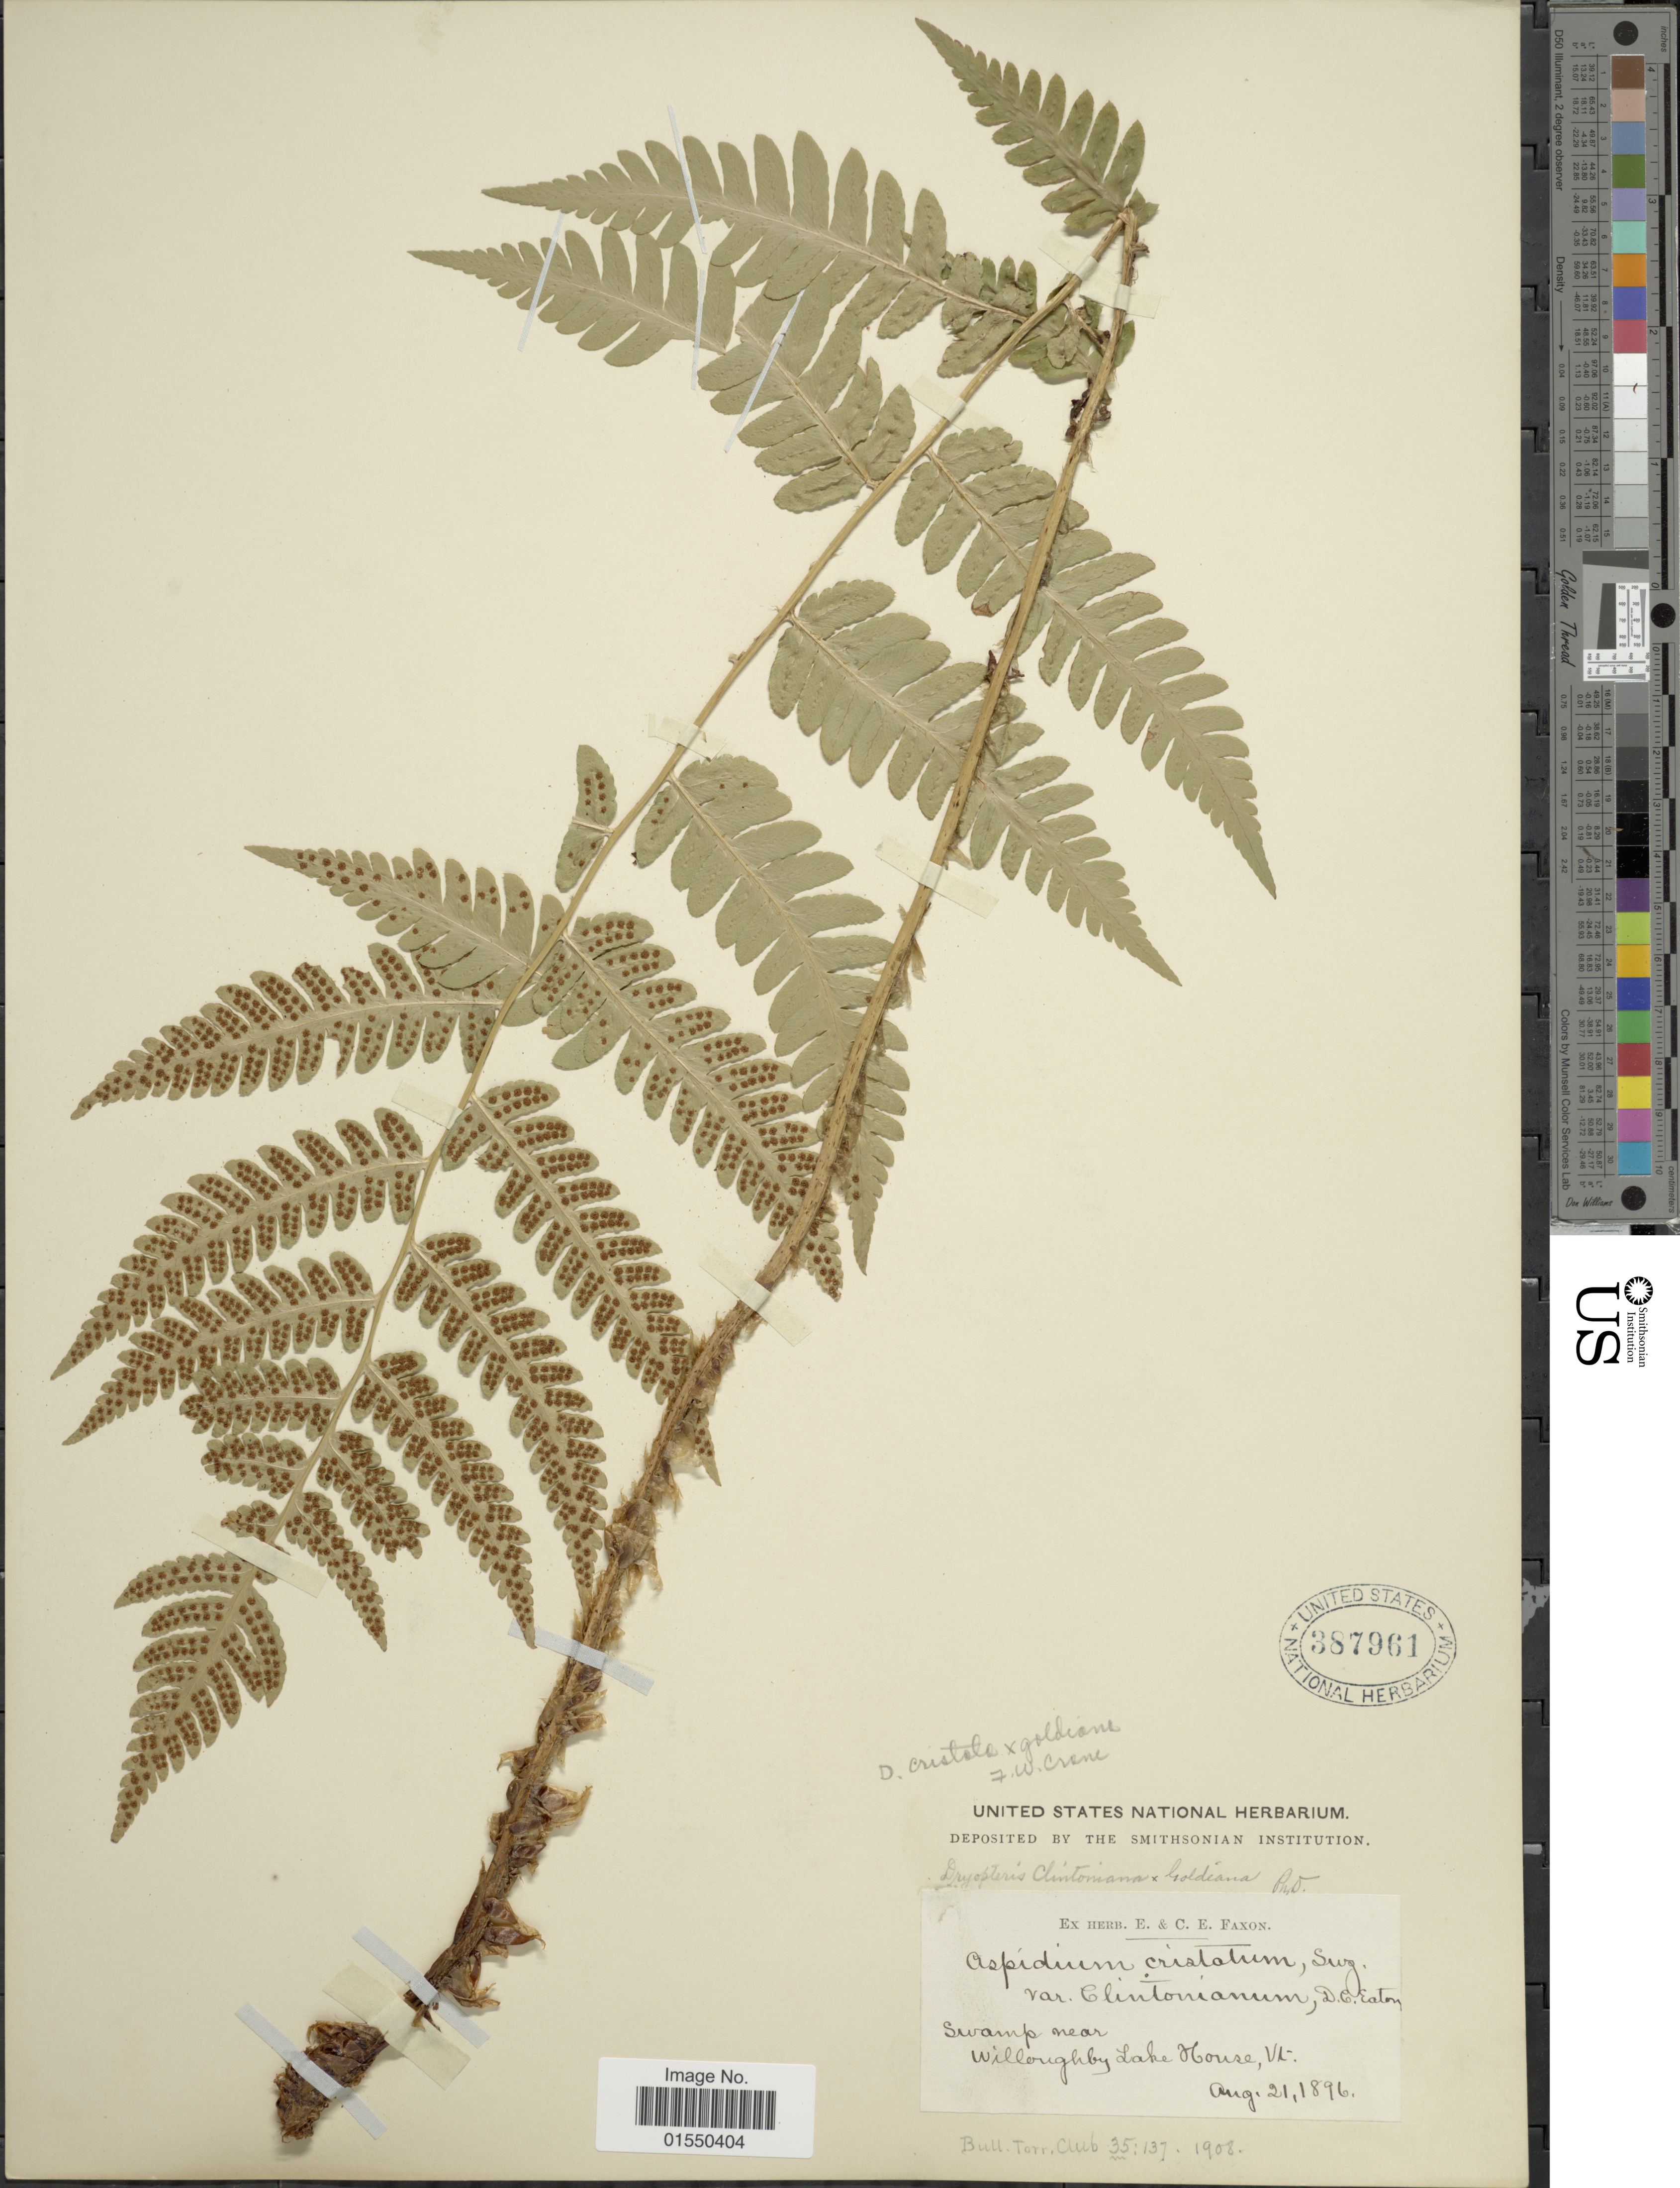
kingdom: Plantae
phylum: Tracheophyta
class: Polypodiopsida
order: Polypodiales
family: Dryopteridaceae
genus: Dryopteris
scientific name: Dryopteris cristata var. spinulosa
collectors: ex herb. E. & C.E. Faxon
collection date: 1896-08-21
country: United States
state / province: Vermont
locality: Swamp near Willoughby Lake House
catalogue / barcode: US 387961